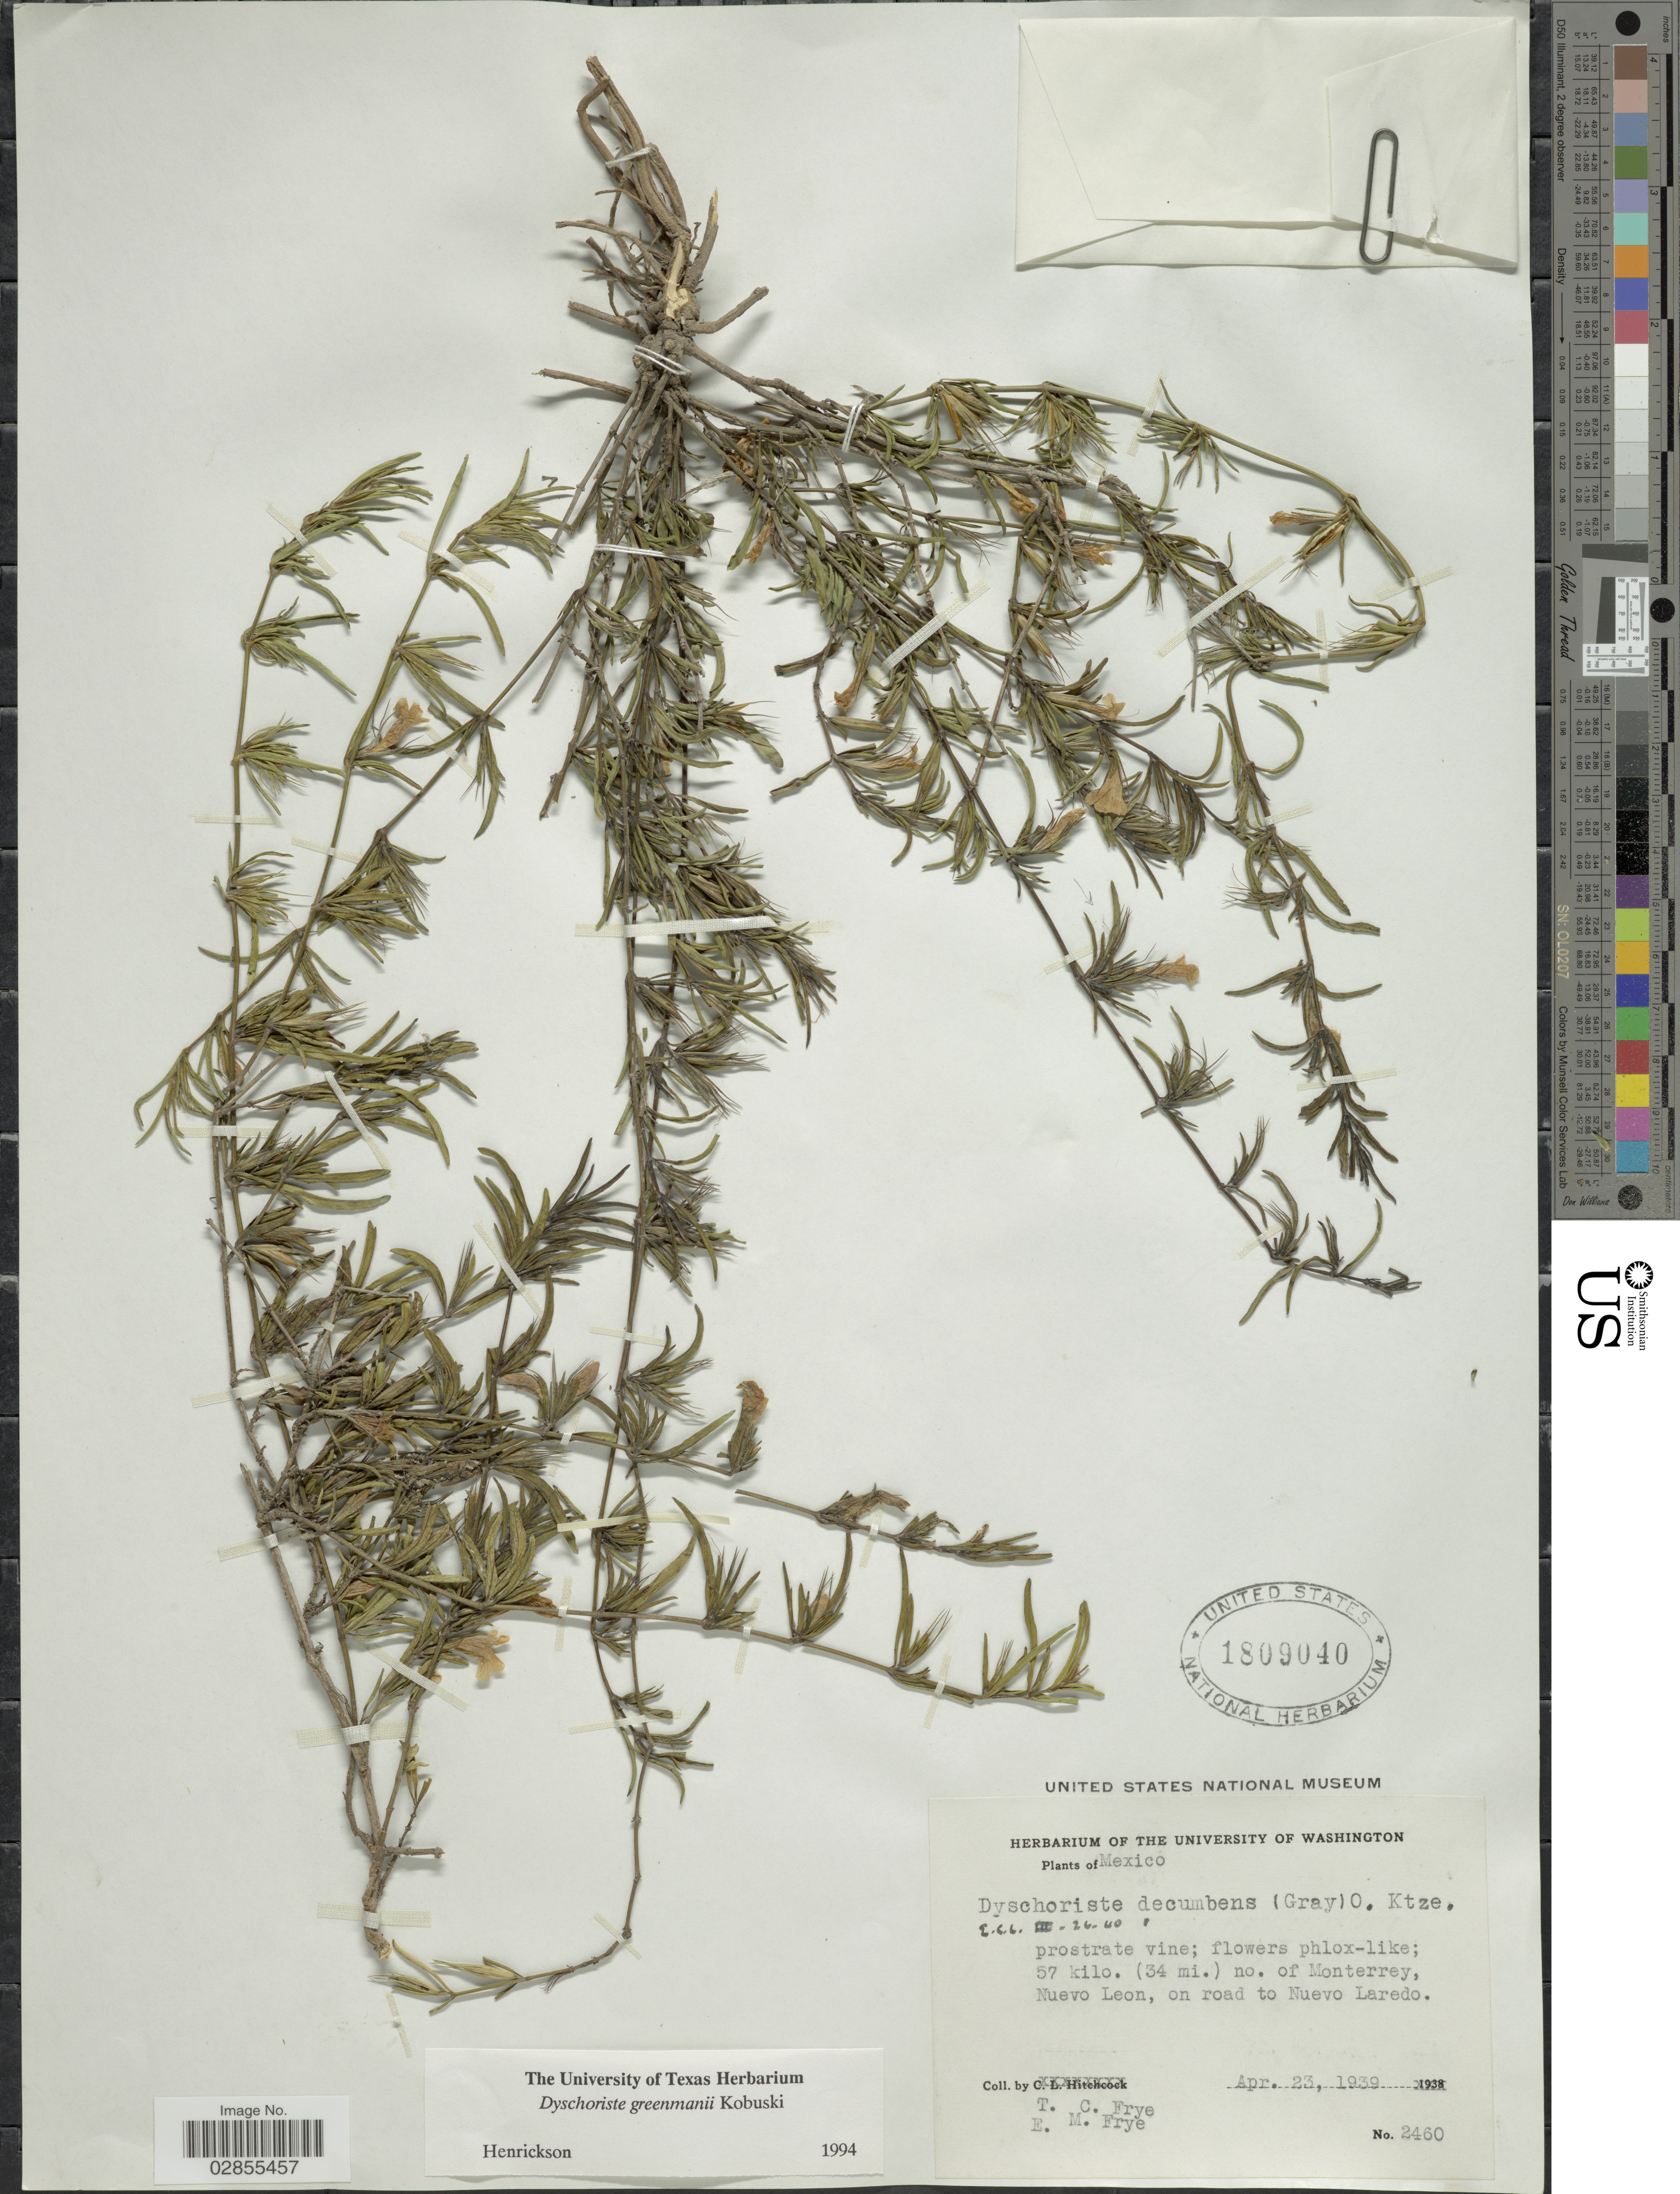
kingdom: Plantae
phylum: Tracheophyta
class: Magnoliopsida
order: Lamiales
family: Acanthaceae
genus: Dyschoriste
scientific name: Dyschoriste greenmanii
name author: Kobuski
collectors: T. C. Frye & E. Frye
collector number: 2460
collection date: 1939-04-23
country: Mexico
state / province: Nuevo León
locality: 57 kilo. (34 mi.) no. of Monterrey, Nuevo Leon, on road to Nuevo Laredo.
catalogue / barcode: US 1809040